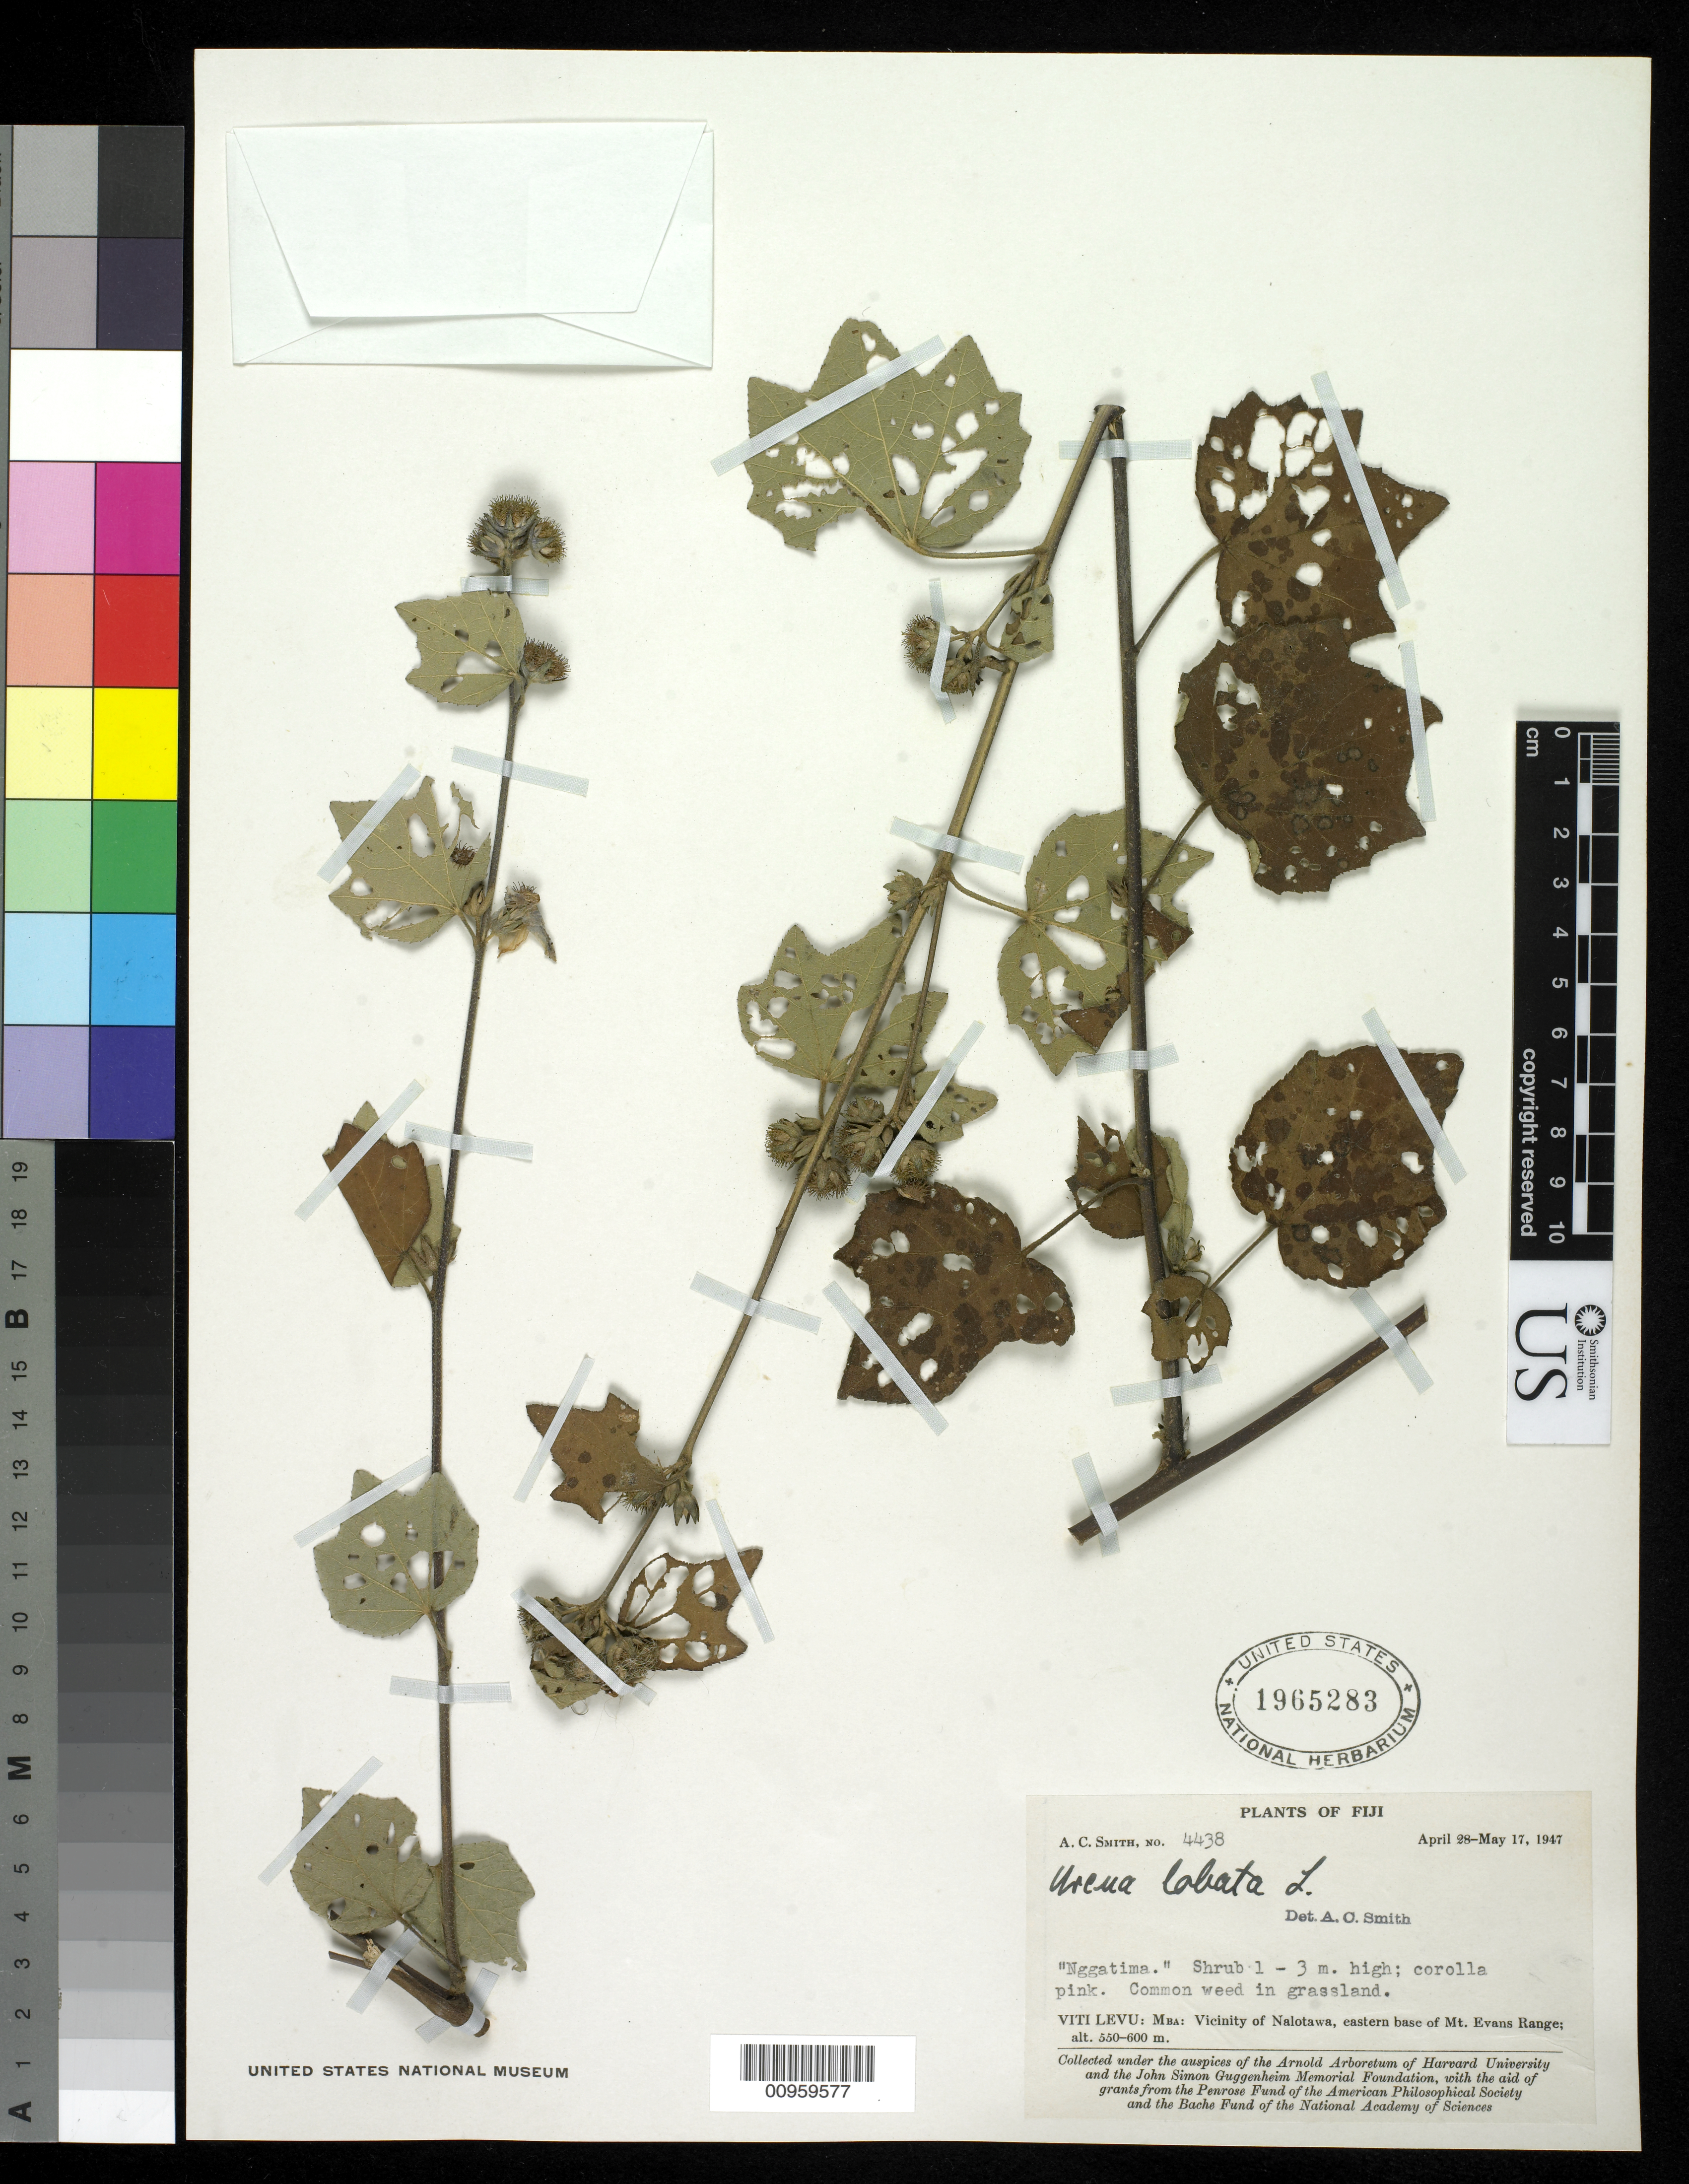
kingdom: Plantae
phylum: Tracheophyta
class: Magnoliopsida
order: Malvales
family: Malvaceae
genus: Urena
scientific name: Urena lobata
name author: L.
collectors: C. A. Smith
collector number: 4438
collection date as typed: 28 Apr 1947 to 17 May 1947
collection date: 1947-04-28/1947-05-17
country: Fiji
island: Viti Levu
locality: Nalotawa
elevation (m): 550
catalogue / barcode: US 1965283